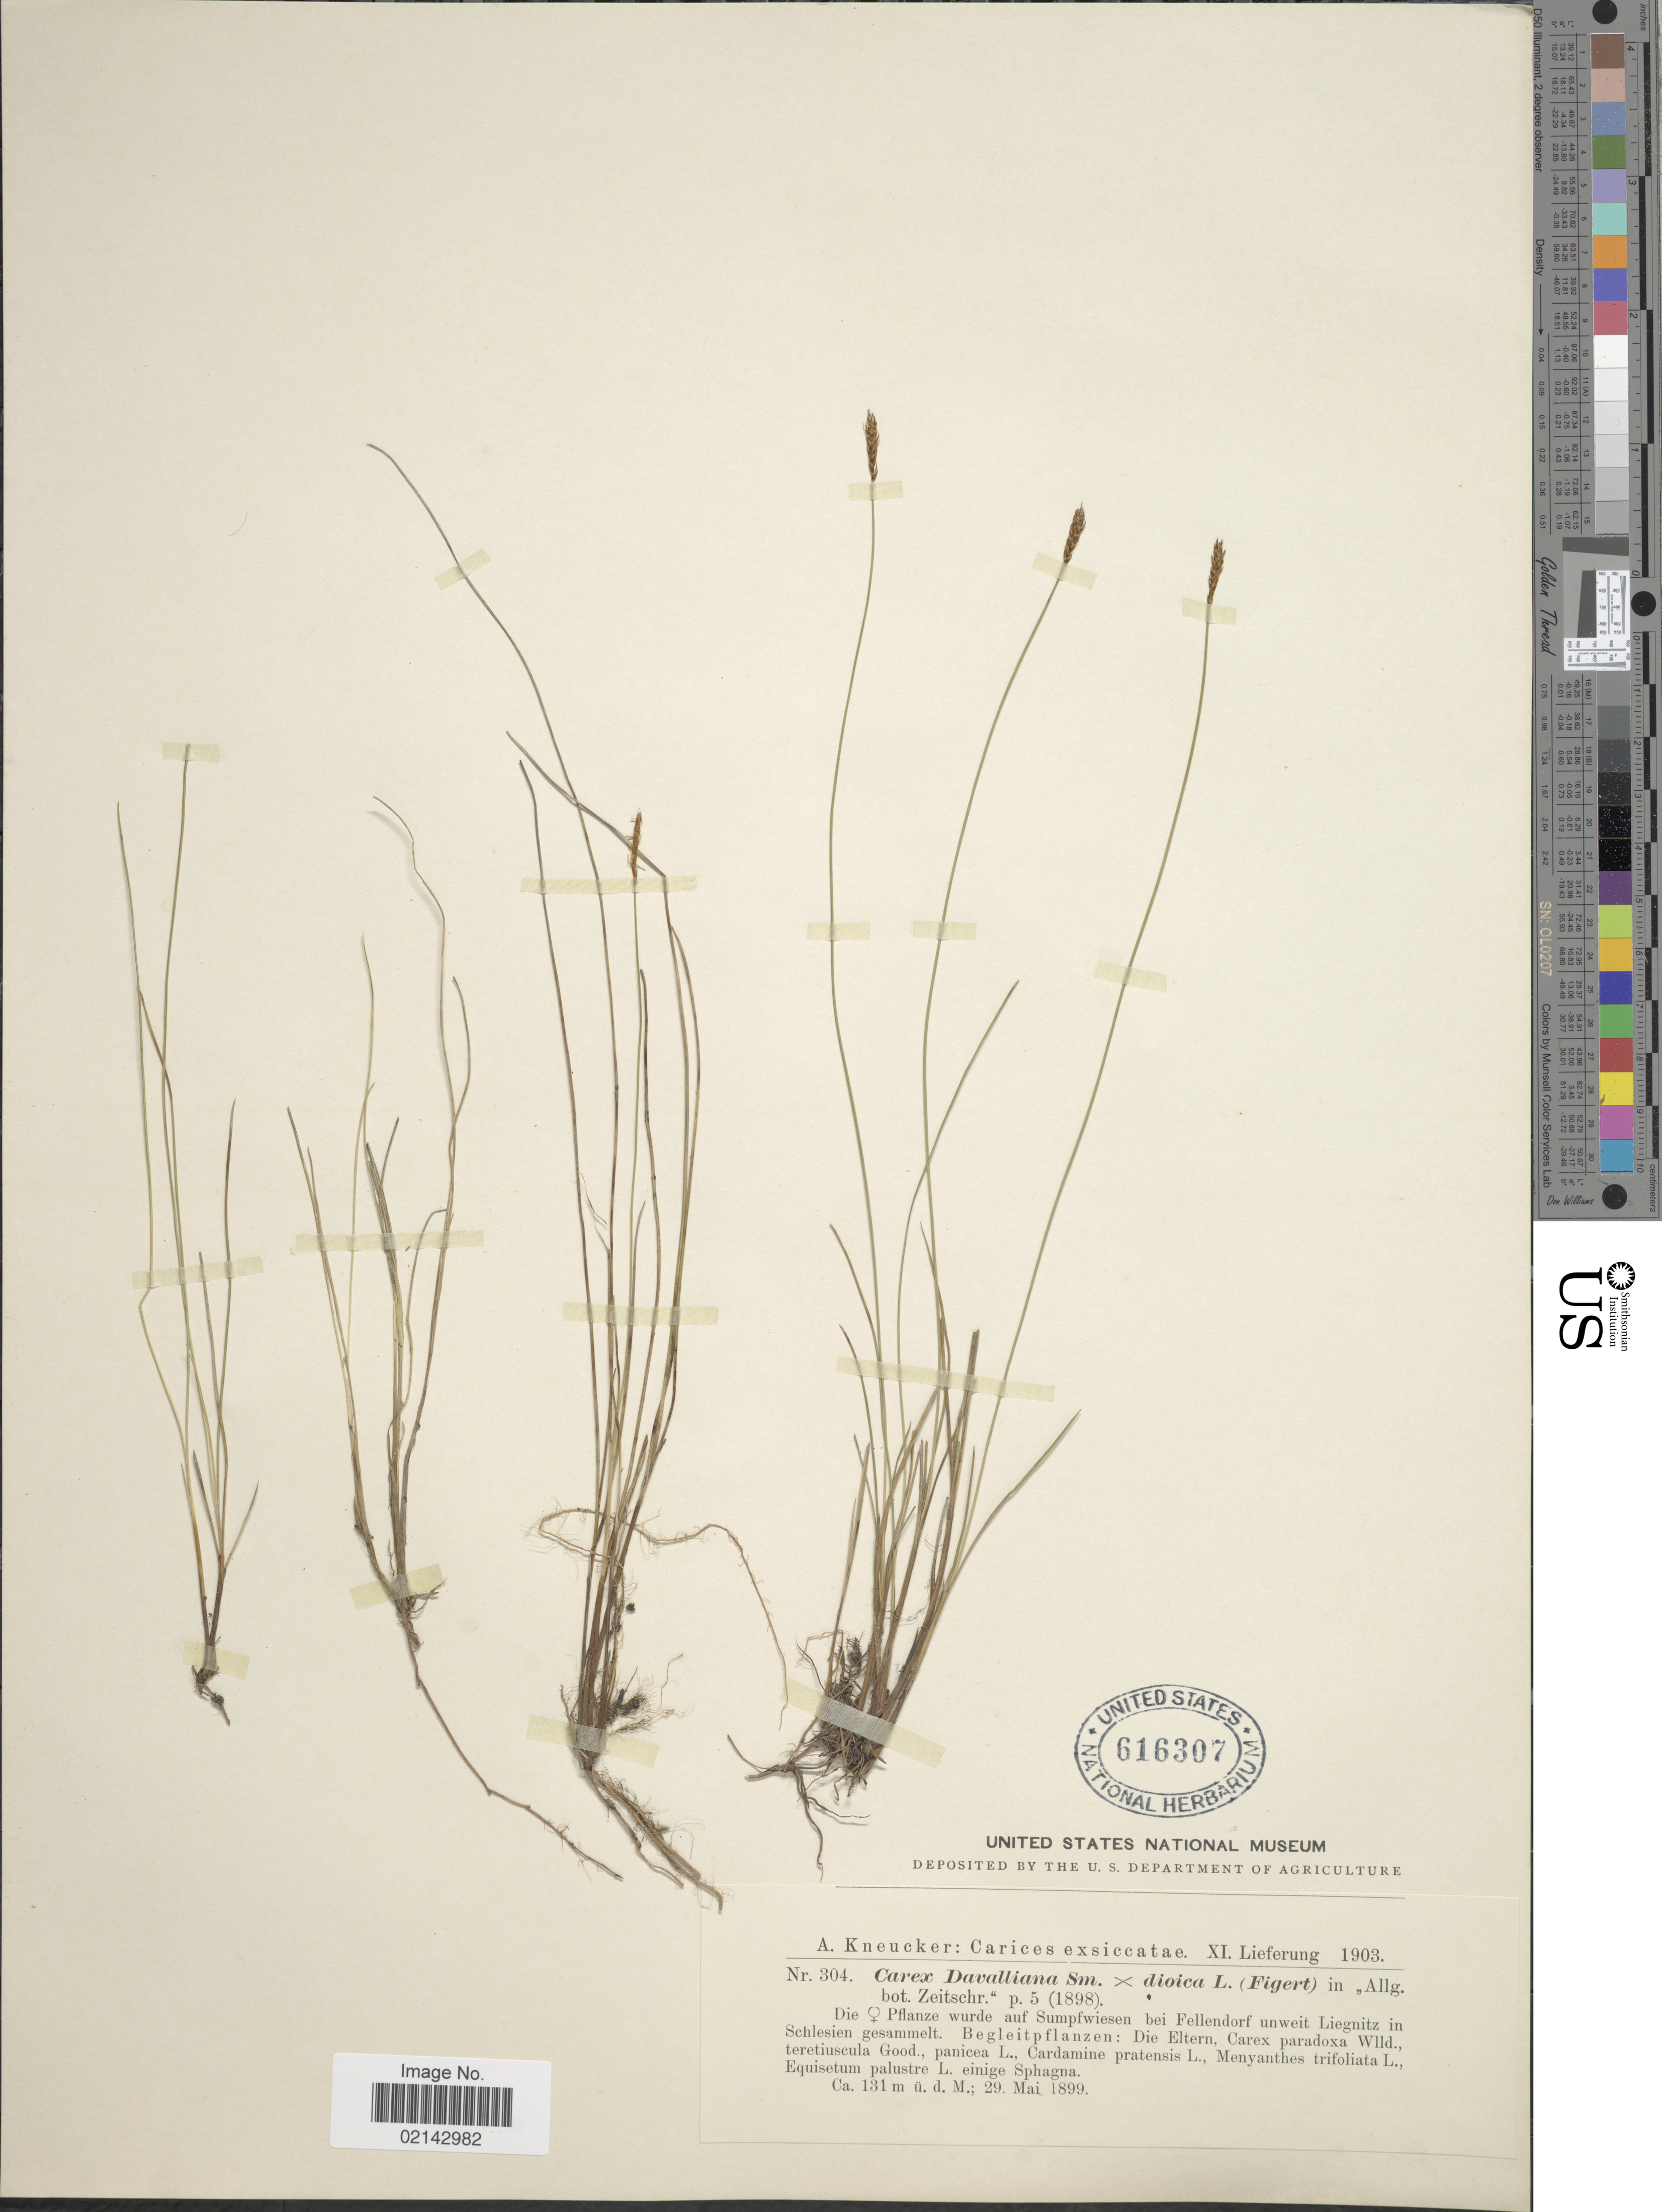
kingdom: Plantae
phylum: Tracheophyta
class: Liliopsida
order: Poales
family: Cyperaceae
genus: Carex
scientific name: Carex davalliana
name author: Sm.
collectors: A. Kneucker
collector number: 304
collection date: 1899-05-29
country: Poland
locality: Die Pflanze wurde auf Sumpfwiesen bei Fellendorf unweit Liegnitz in Schlesien gesammelt.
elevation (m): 131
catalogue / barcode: US 316307